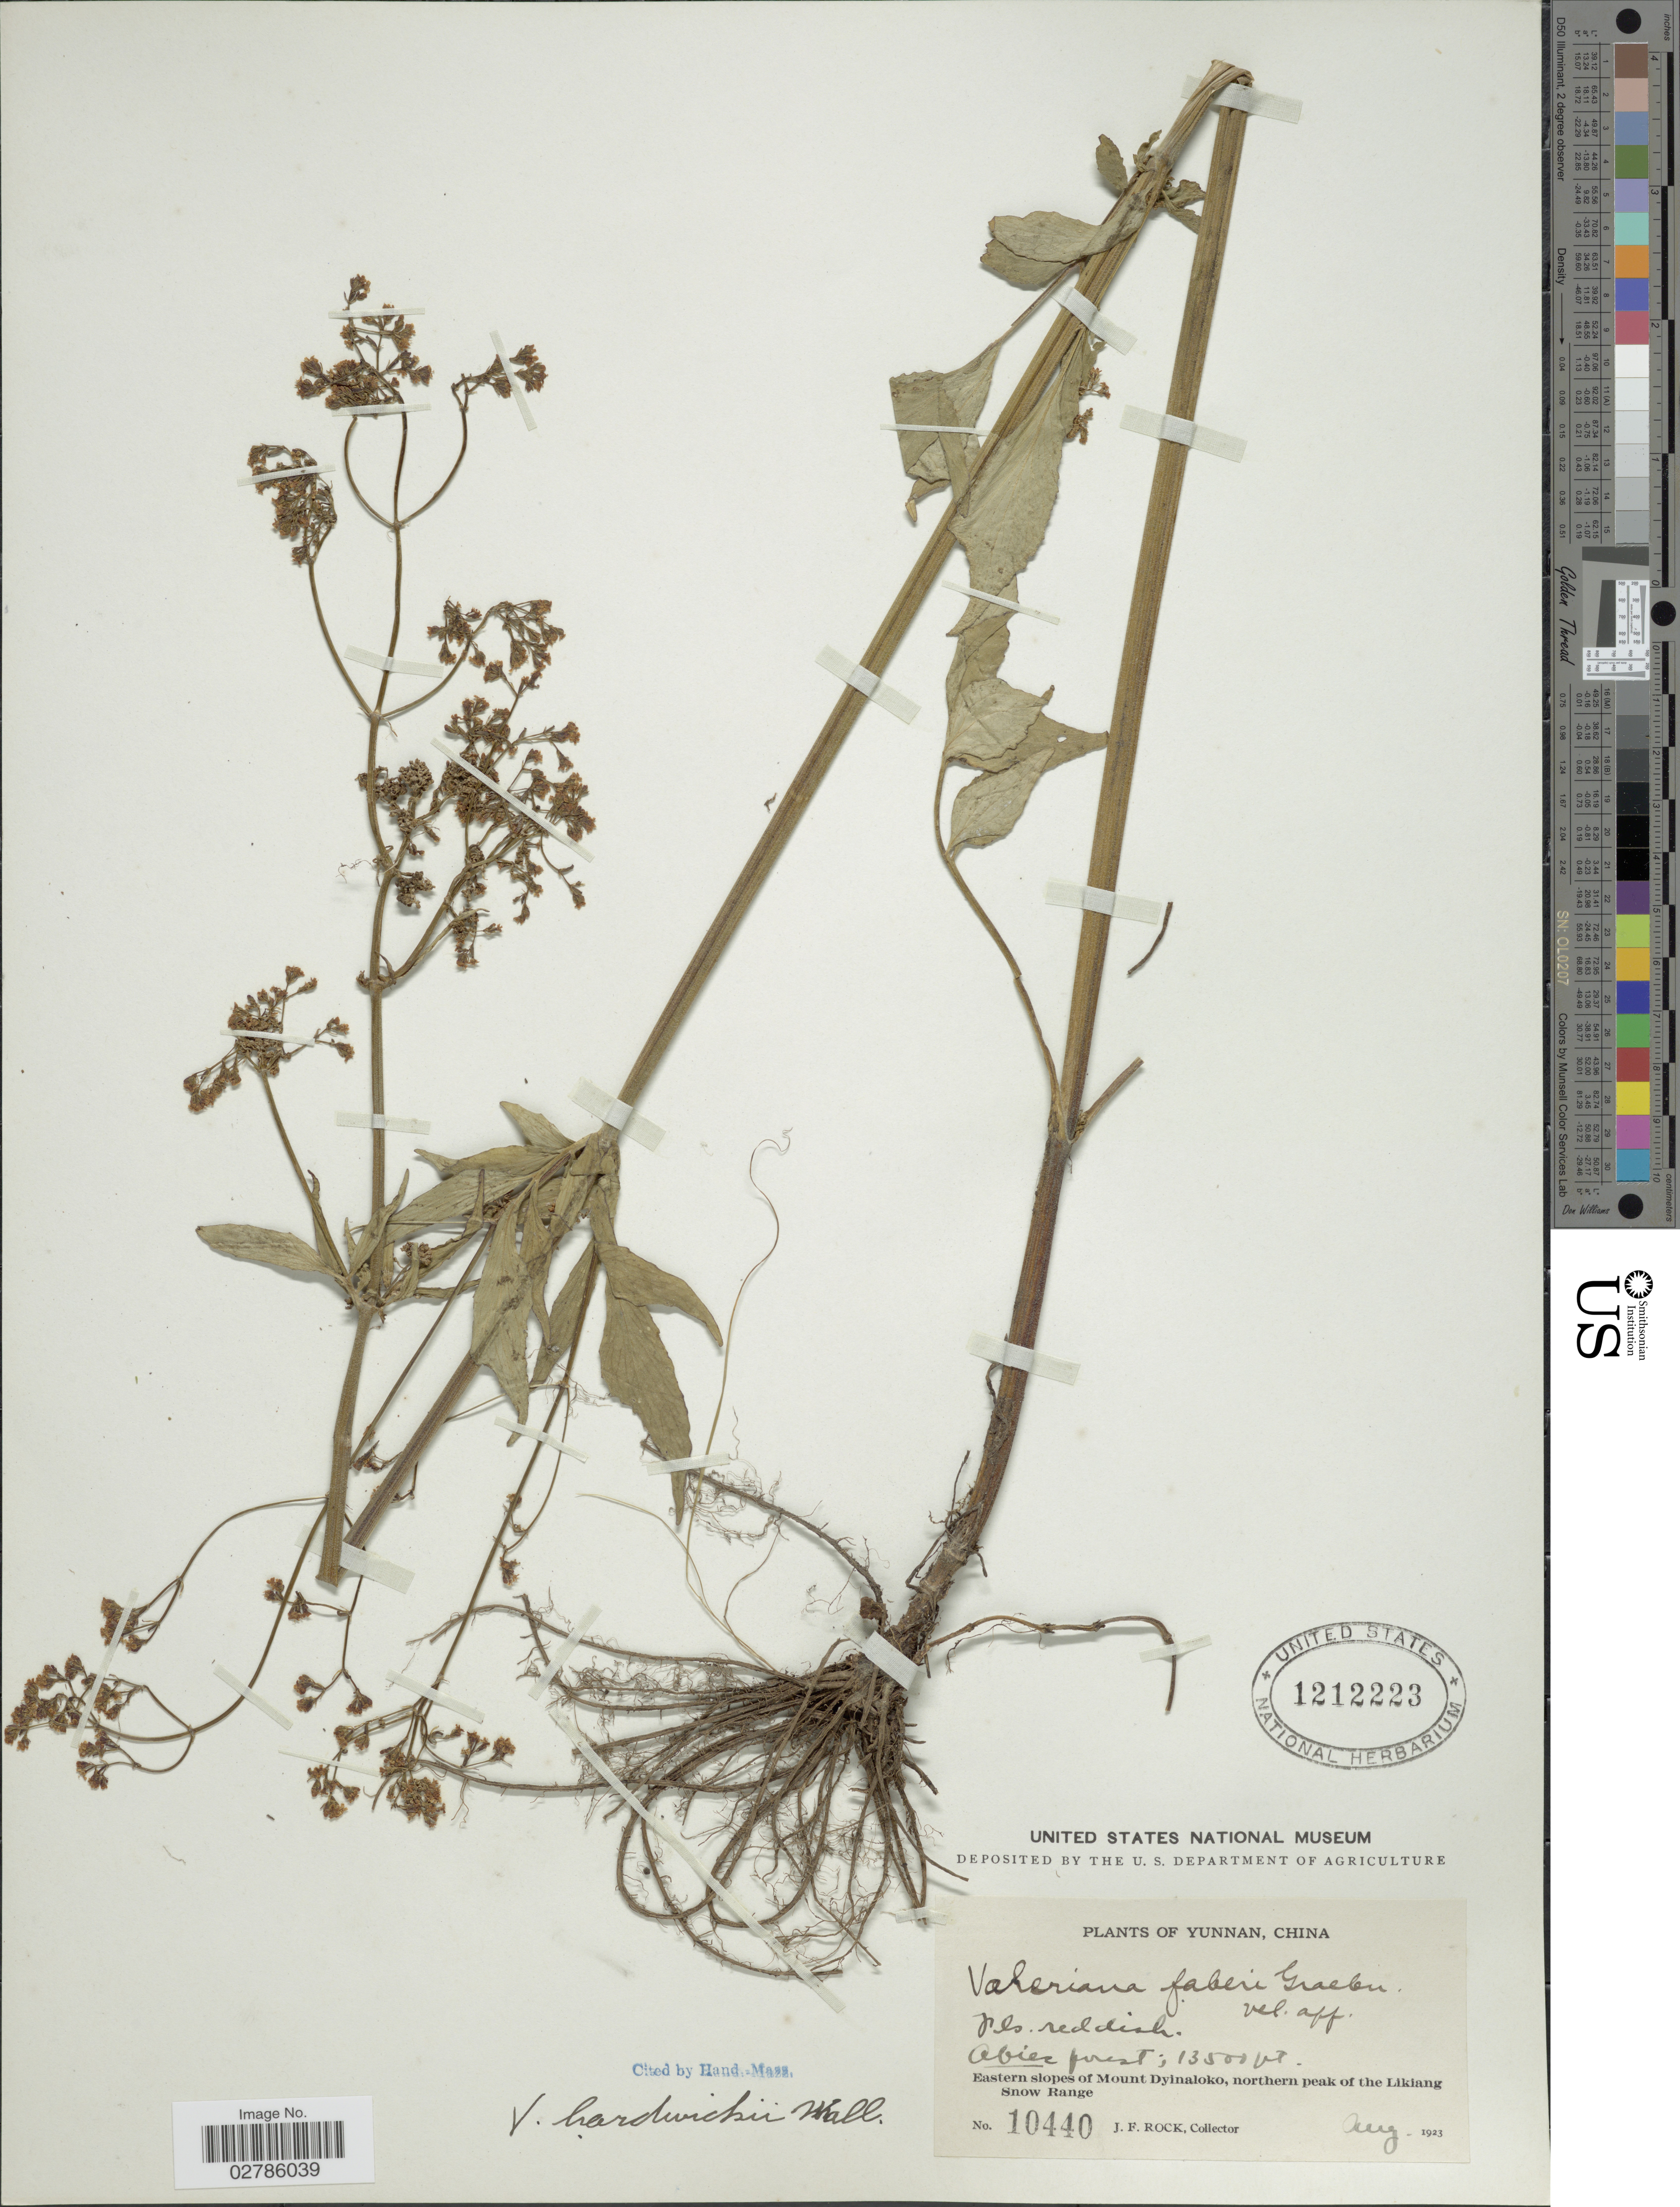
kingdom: Plantae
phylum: Tracheophyta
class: Magnoliopsida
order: Dipsacales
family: Caprifoliaceae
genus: Valeriana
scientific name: Valeriana hardwickii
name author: Wall.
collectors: J. Rock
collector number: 10440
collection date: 1923-08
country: China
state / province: Yunnan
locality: Eastern slopes of Mount Dyinaloko, northern peak of the Likiang Snow Range.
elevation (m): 4115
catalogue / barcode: US 1212223